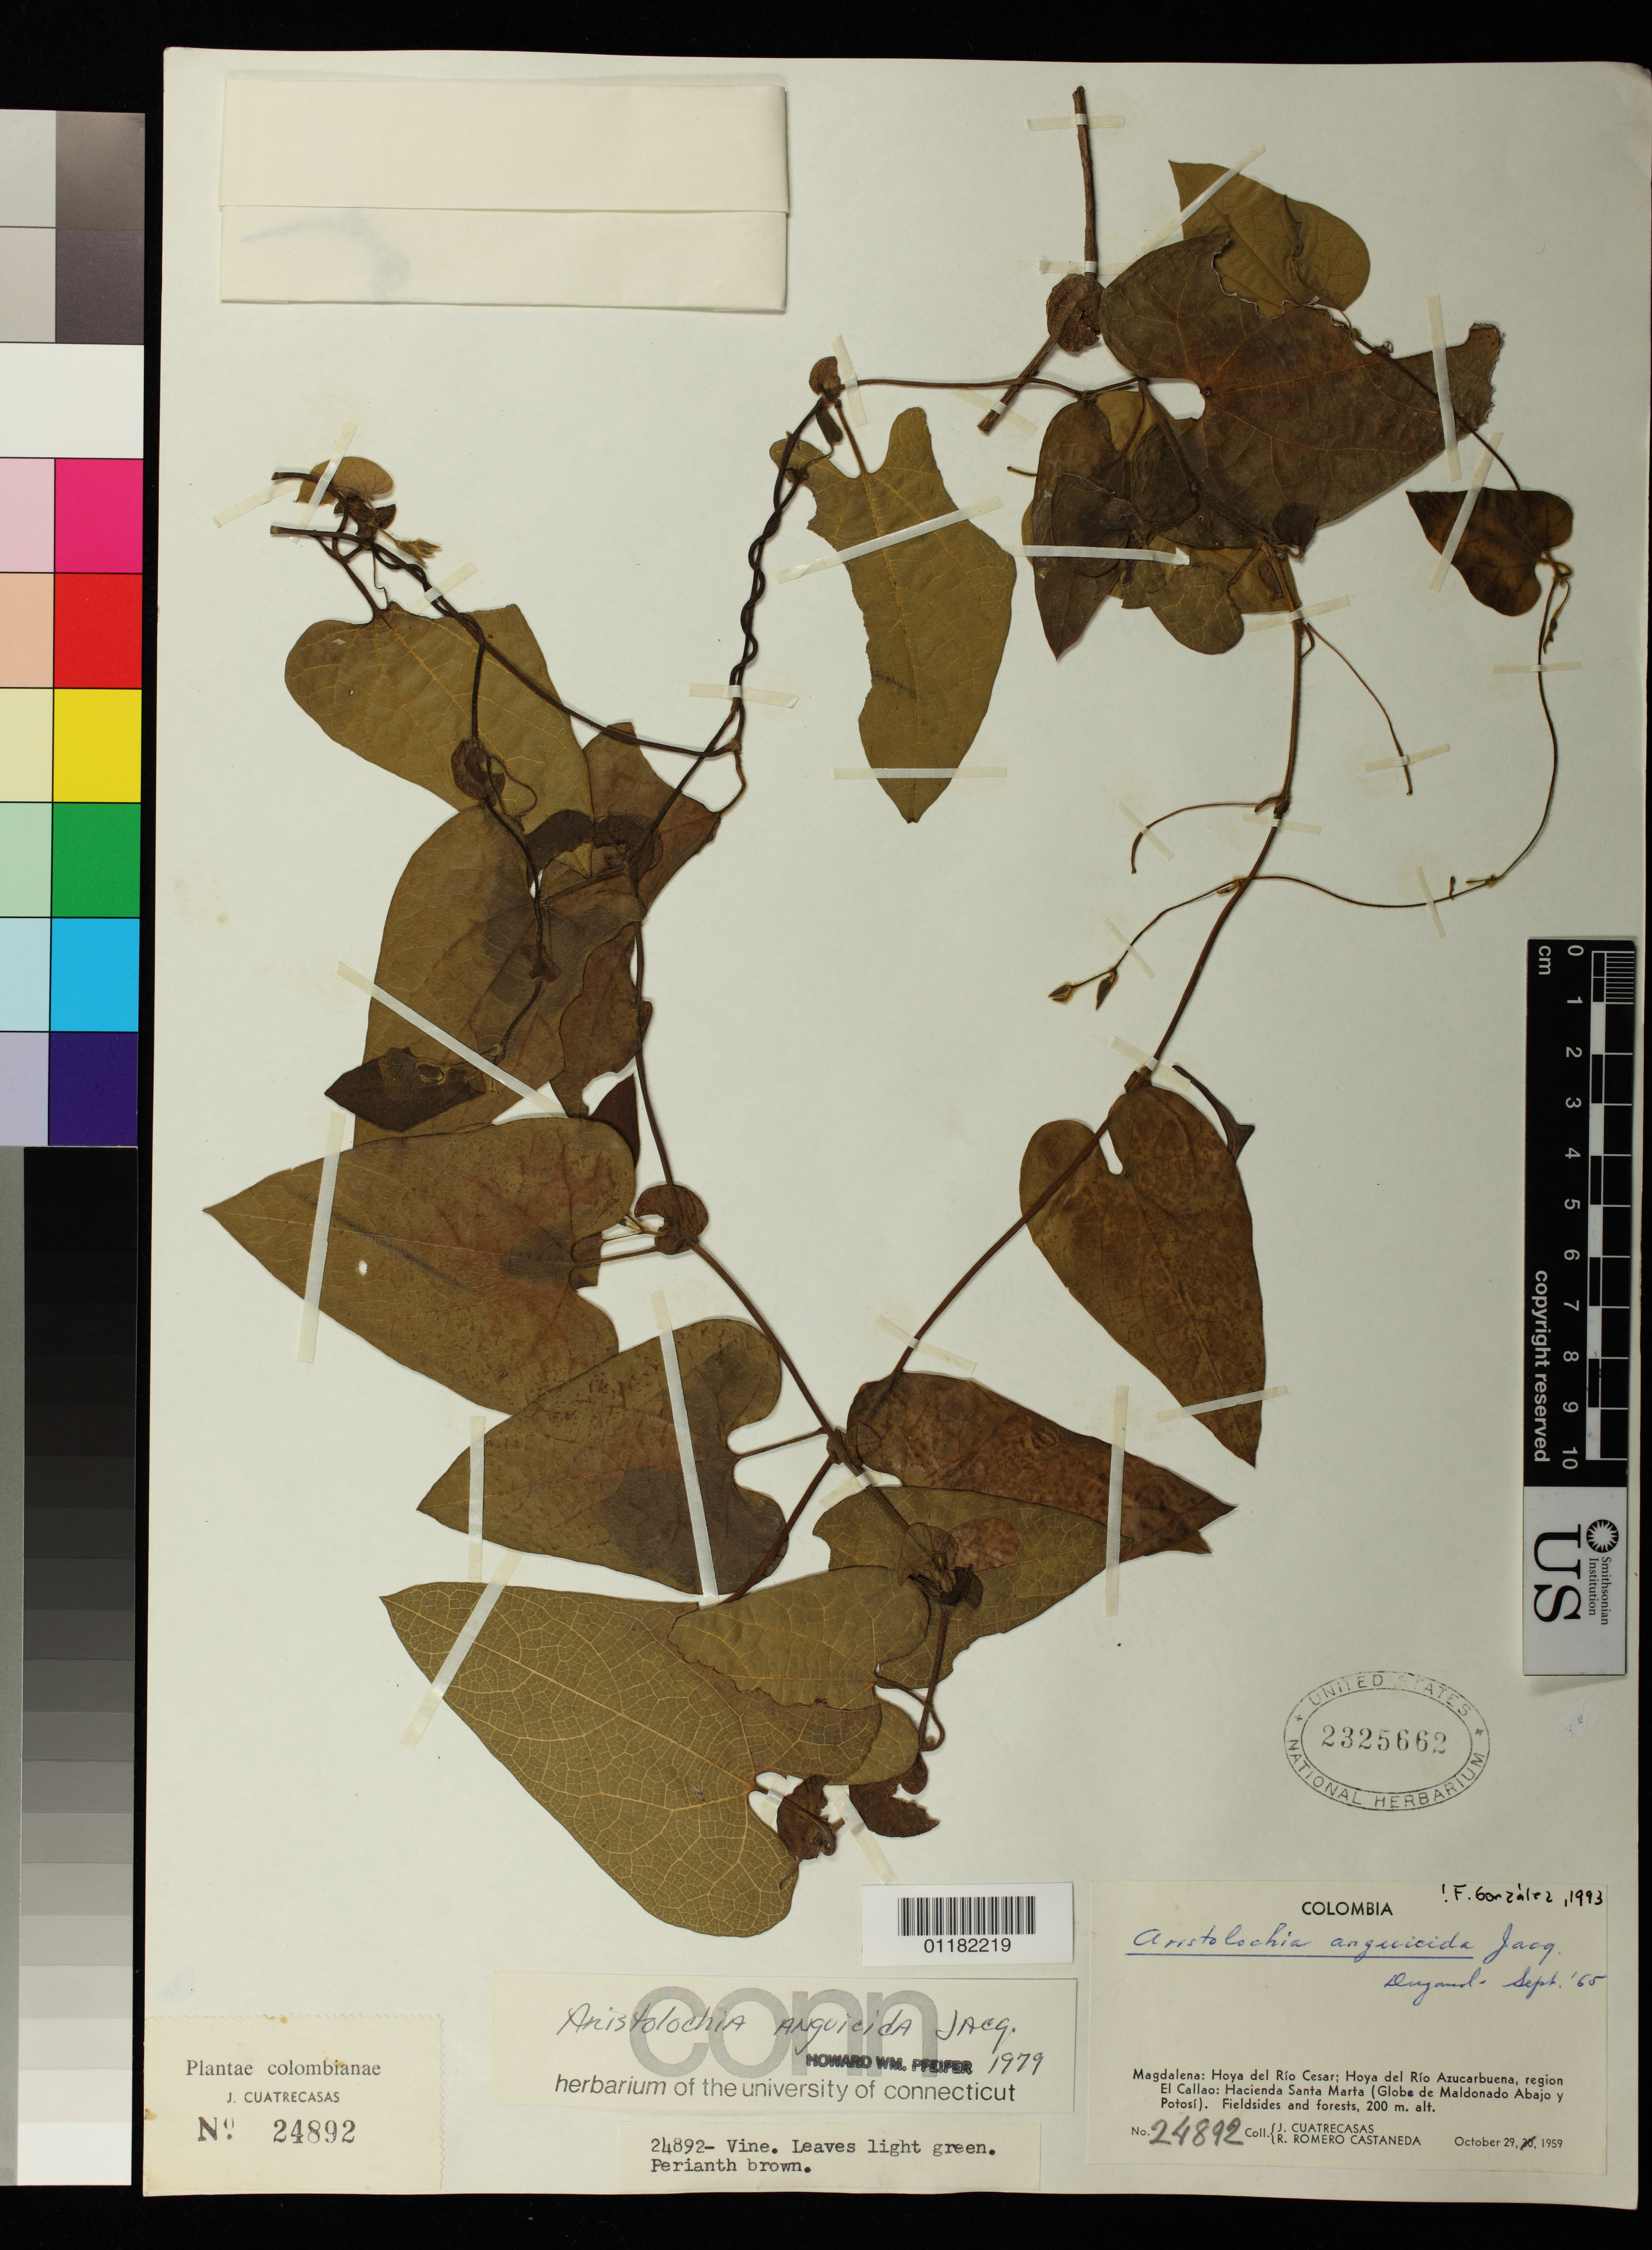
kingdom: Plantae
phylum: Tracheophyta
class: Magnoliopsida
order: Piperales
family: Aristolochiaceae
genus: Aristolochia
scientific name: Aristolochia anguicida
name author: Jacq.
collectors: J. Cuatrecasas & R. Romero Castañeda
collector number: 24892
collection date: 1957-10-29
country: Colombia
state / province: Magdalena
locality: Hoya del Rio Cesar; Hoya del Rio Azucarbuena, region El Callao; Hacienda Santa Marta (Globe de Maldonado Abajo y Potosi)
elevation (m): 200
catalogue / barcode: US 2325662